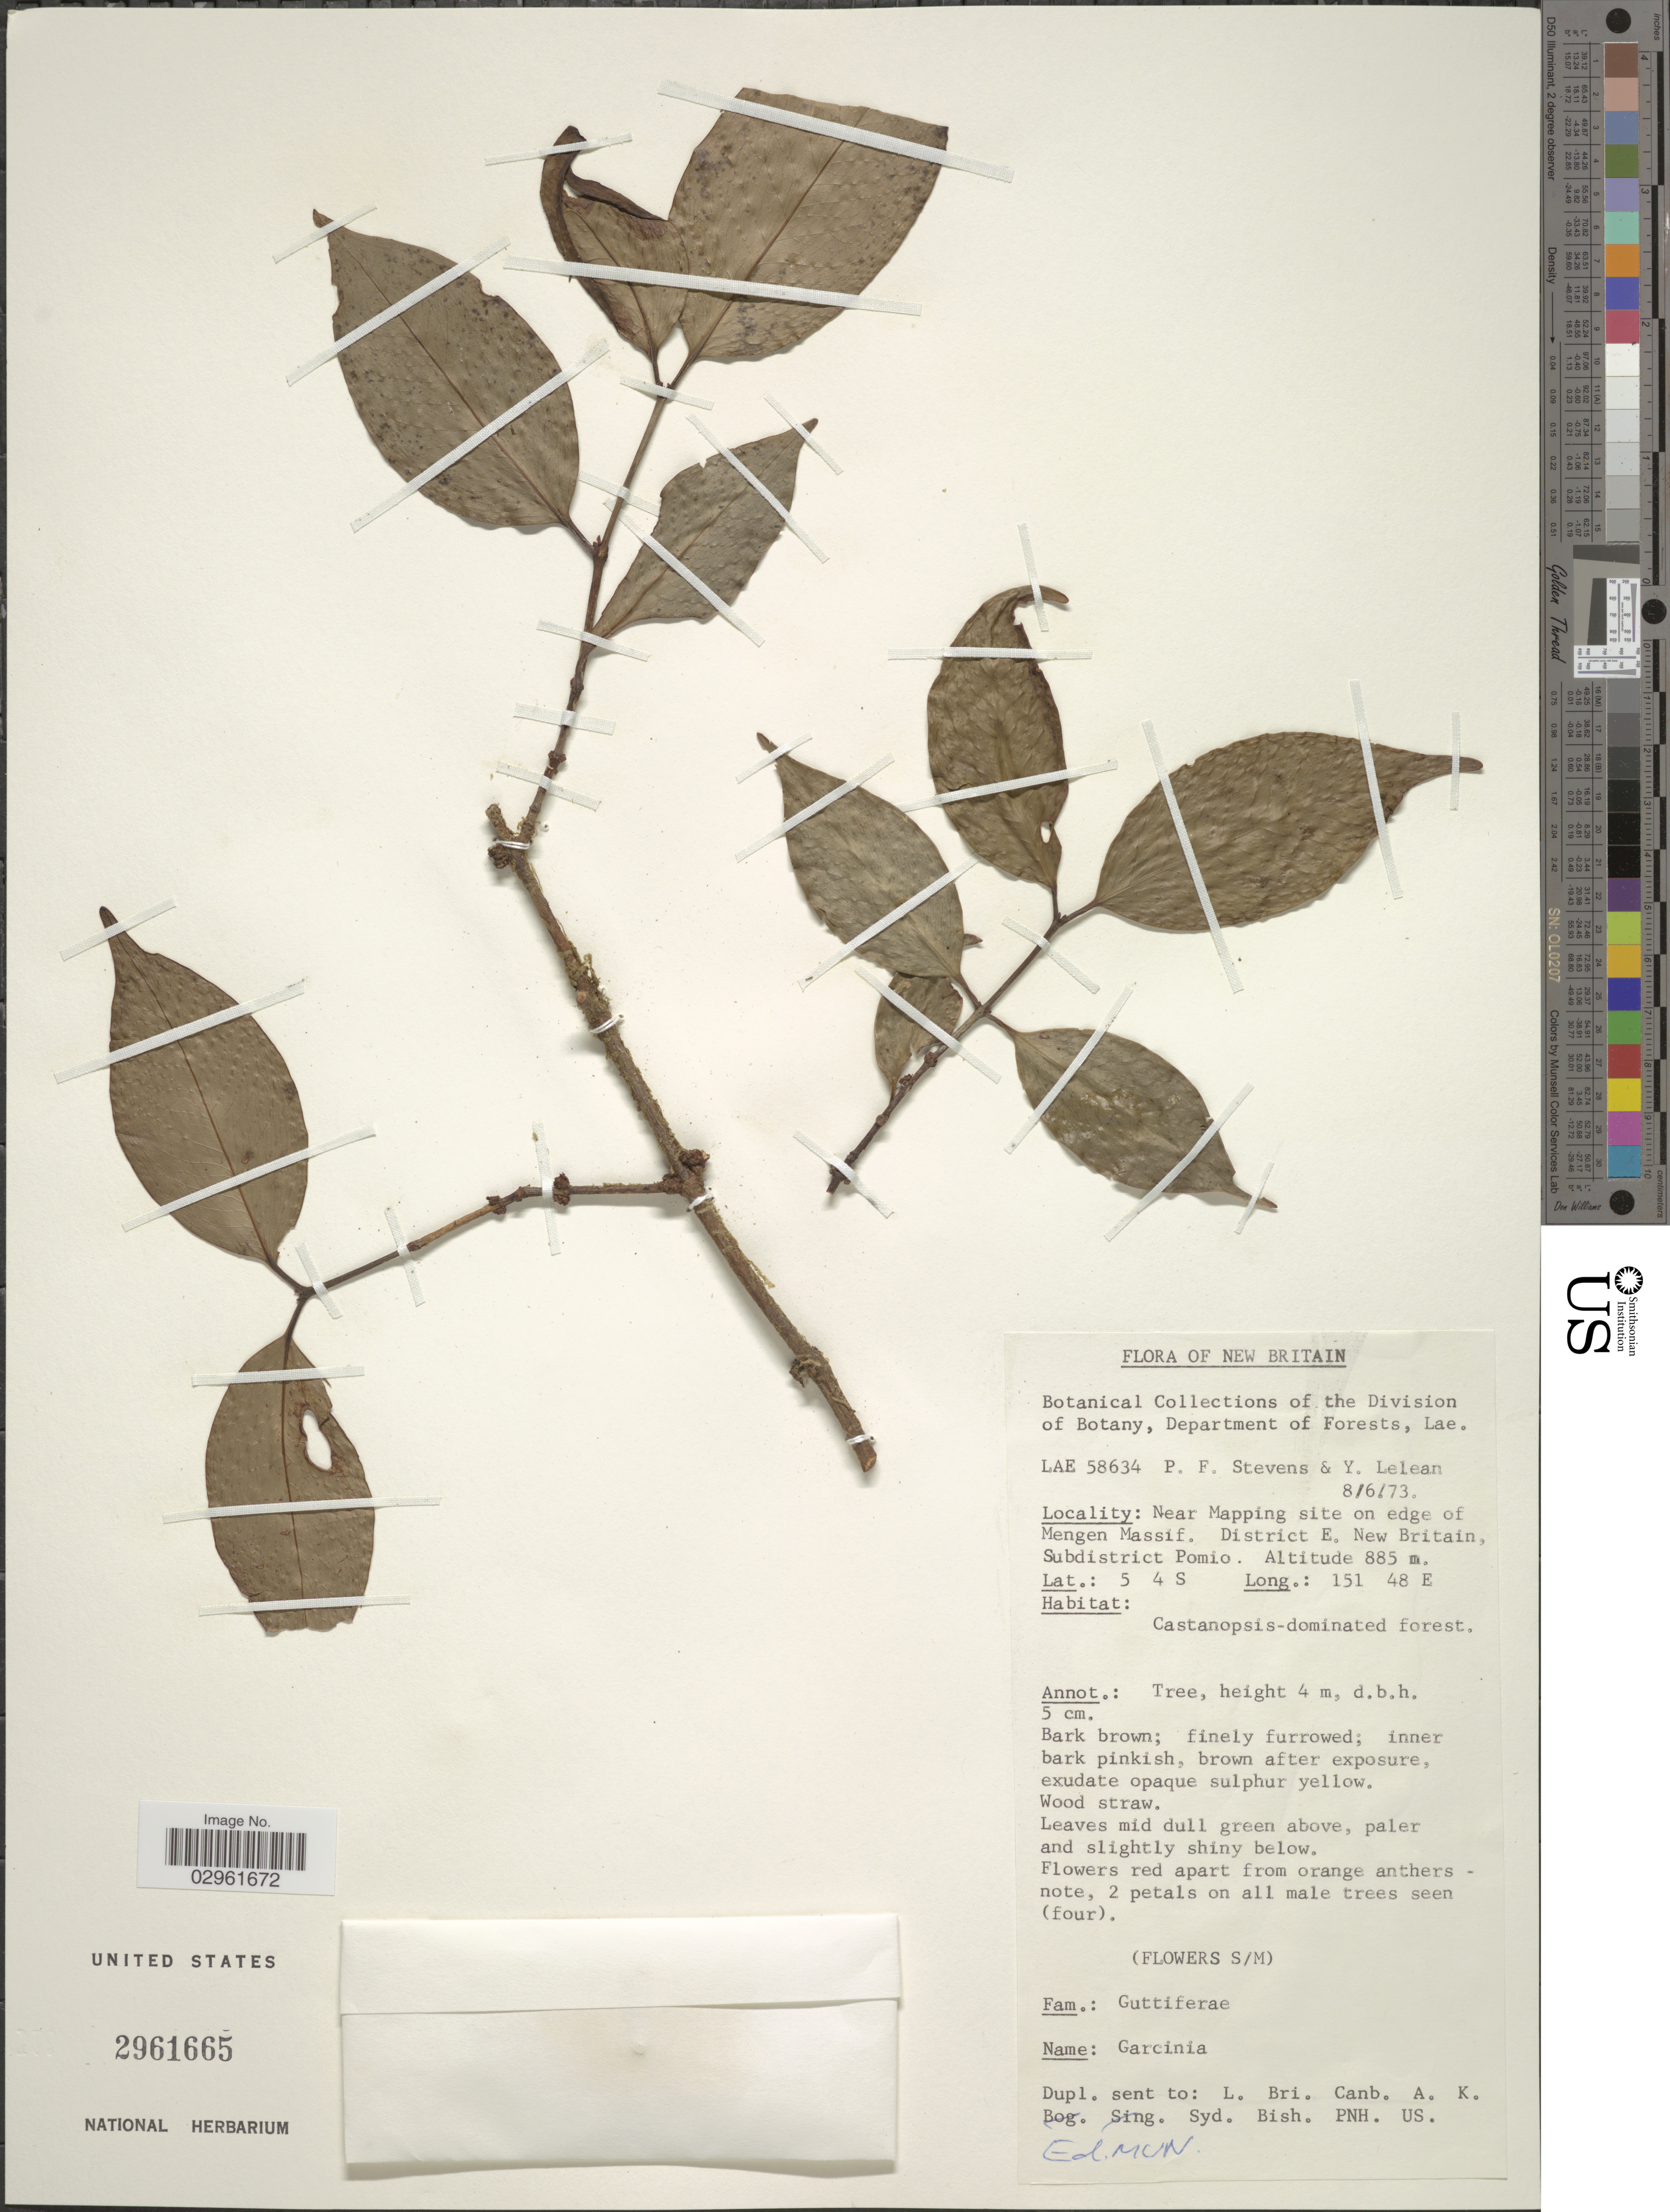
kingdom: Plantae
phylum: Tracheophyta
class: Magnoliopsida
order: Malpighiales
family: Clusiaceae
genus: Garcinia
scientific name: Garcinia sp.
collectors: P. F. Stevens & Y. Lelean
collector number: LAE58634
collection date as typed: Transcribed d/m/y: 8/6/73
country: Papua New Guinea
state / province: East New Britain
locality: New Britain. Near Mapping site on edge of Mengen Massif. District E. New Britain, Subdistrict Pomio.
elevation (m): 885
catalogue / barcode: US 2961665